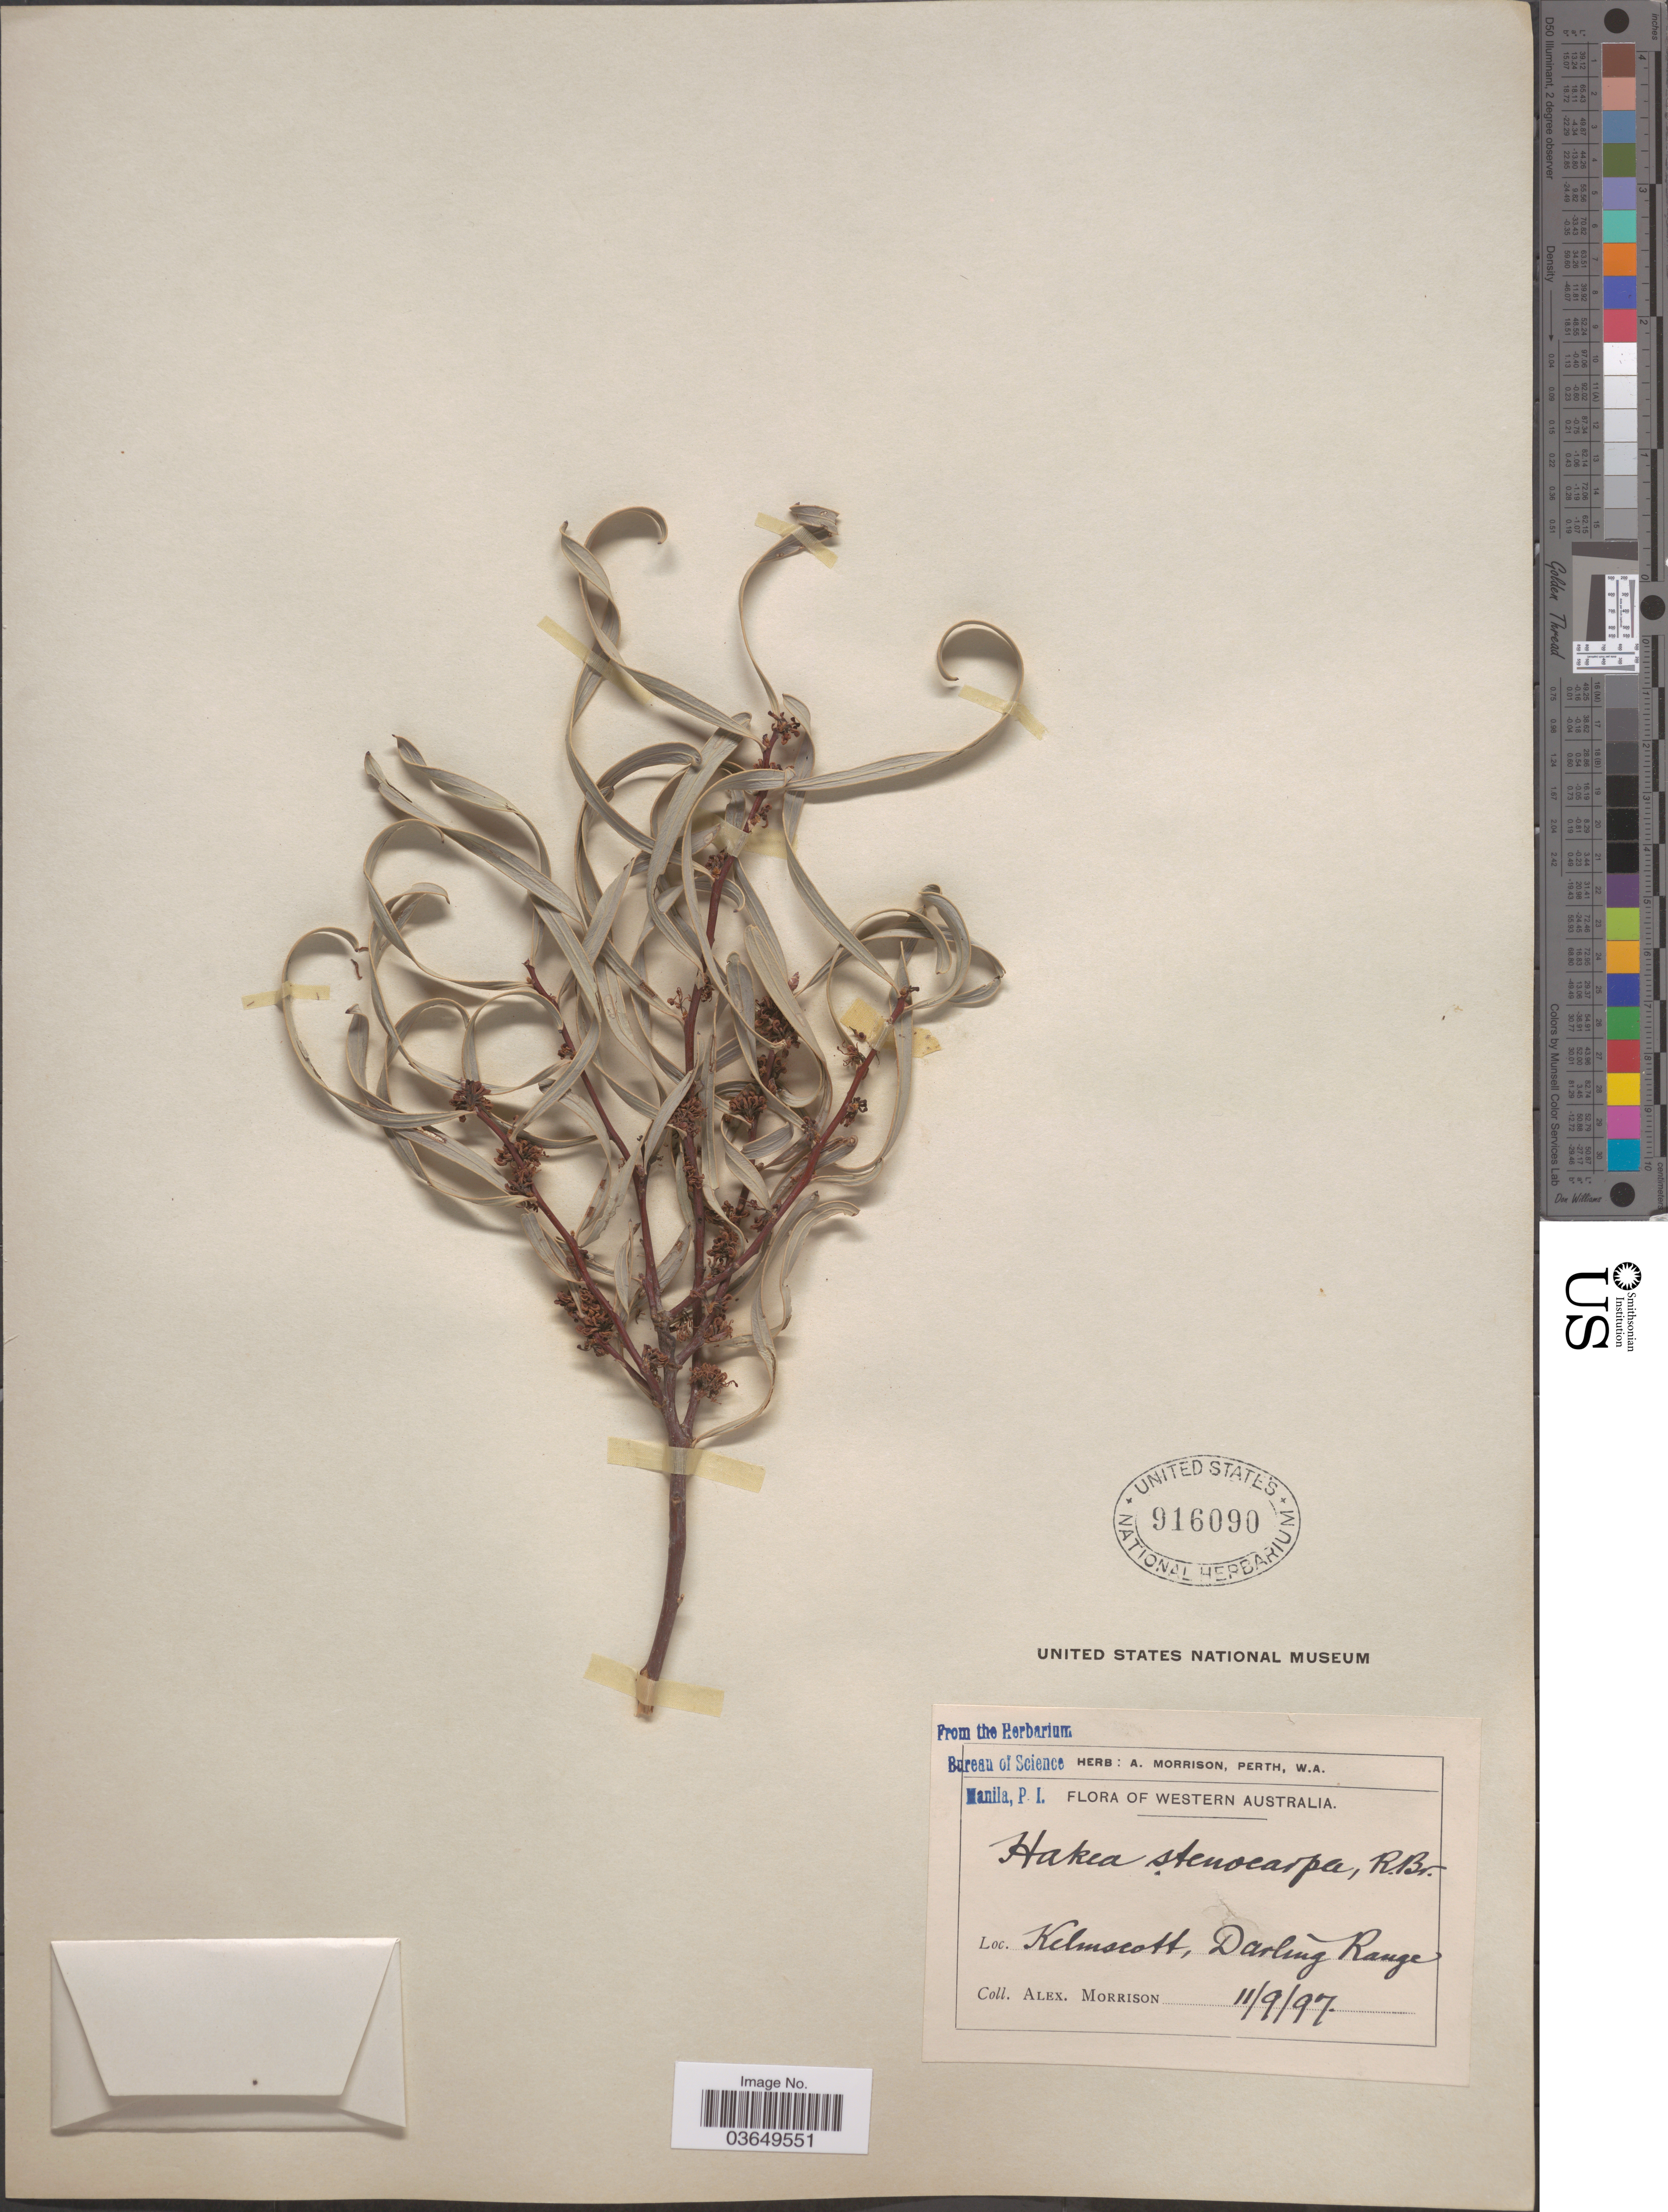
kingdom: Plantae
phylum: Tracheophyta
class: Magnoliopsida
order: Proteales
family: Proteaceae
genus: Hakea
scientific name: Hakea stenocarpa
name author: R. Br.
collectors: A. Morrison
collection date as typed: Transcribed d/m/y: 11/9/97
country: Australia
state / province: Western Australia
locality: Kelmscott, Darling Range.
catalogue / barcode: US 916090